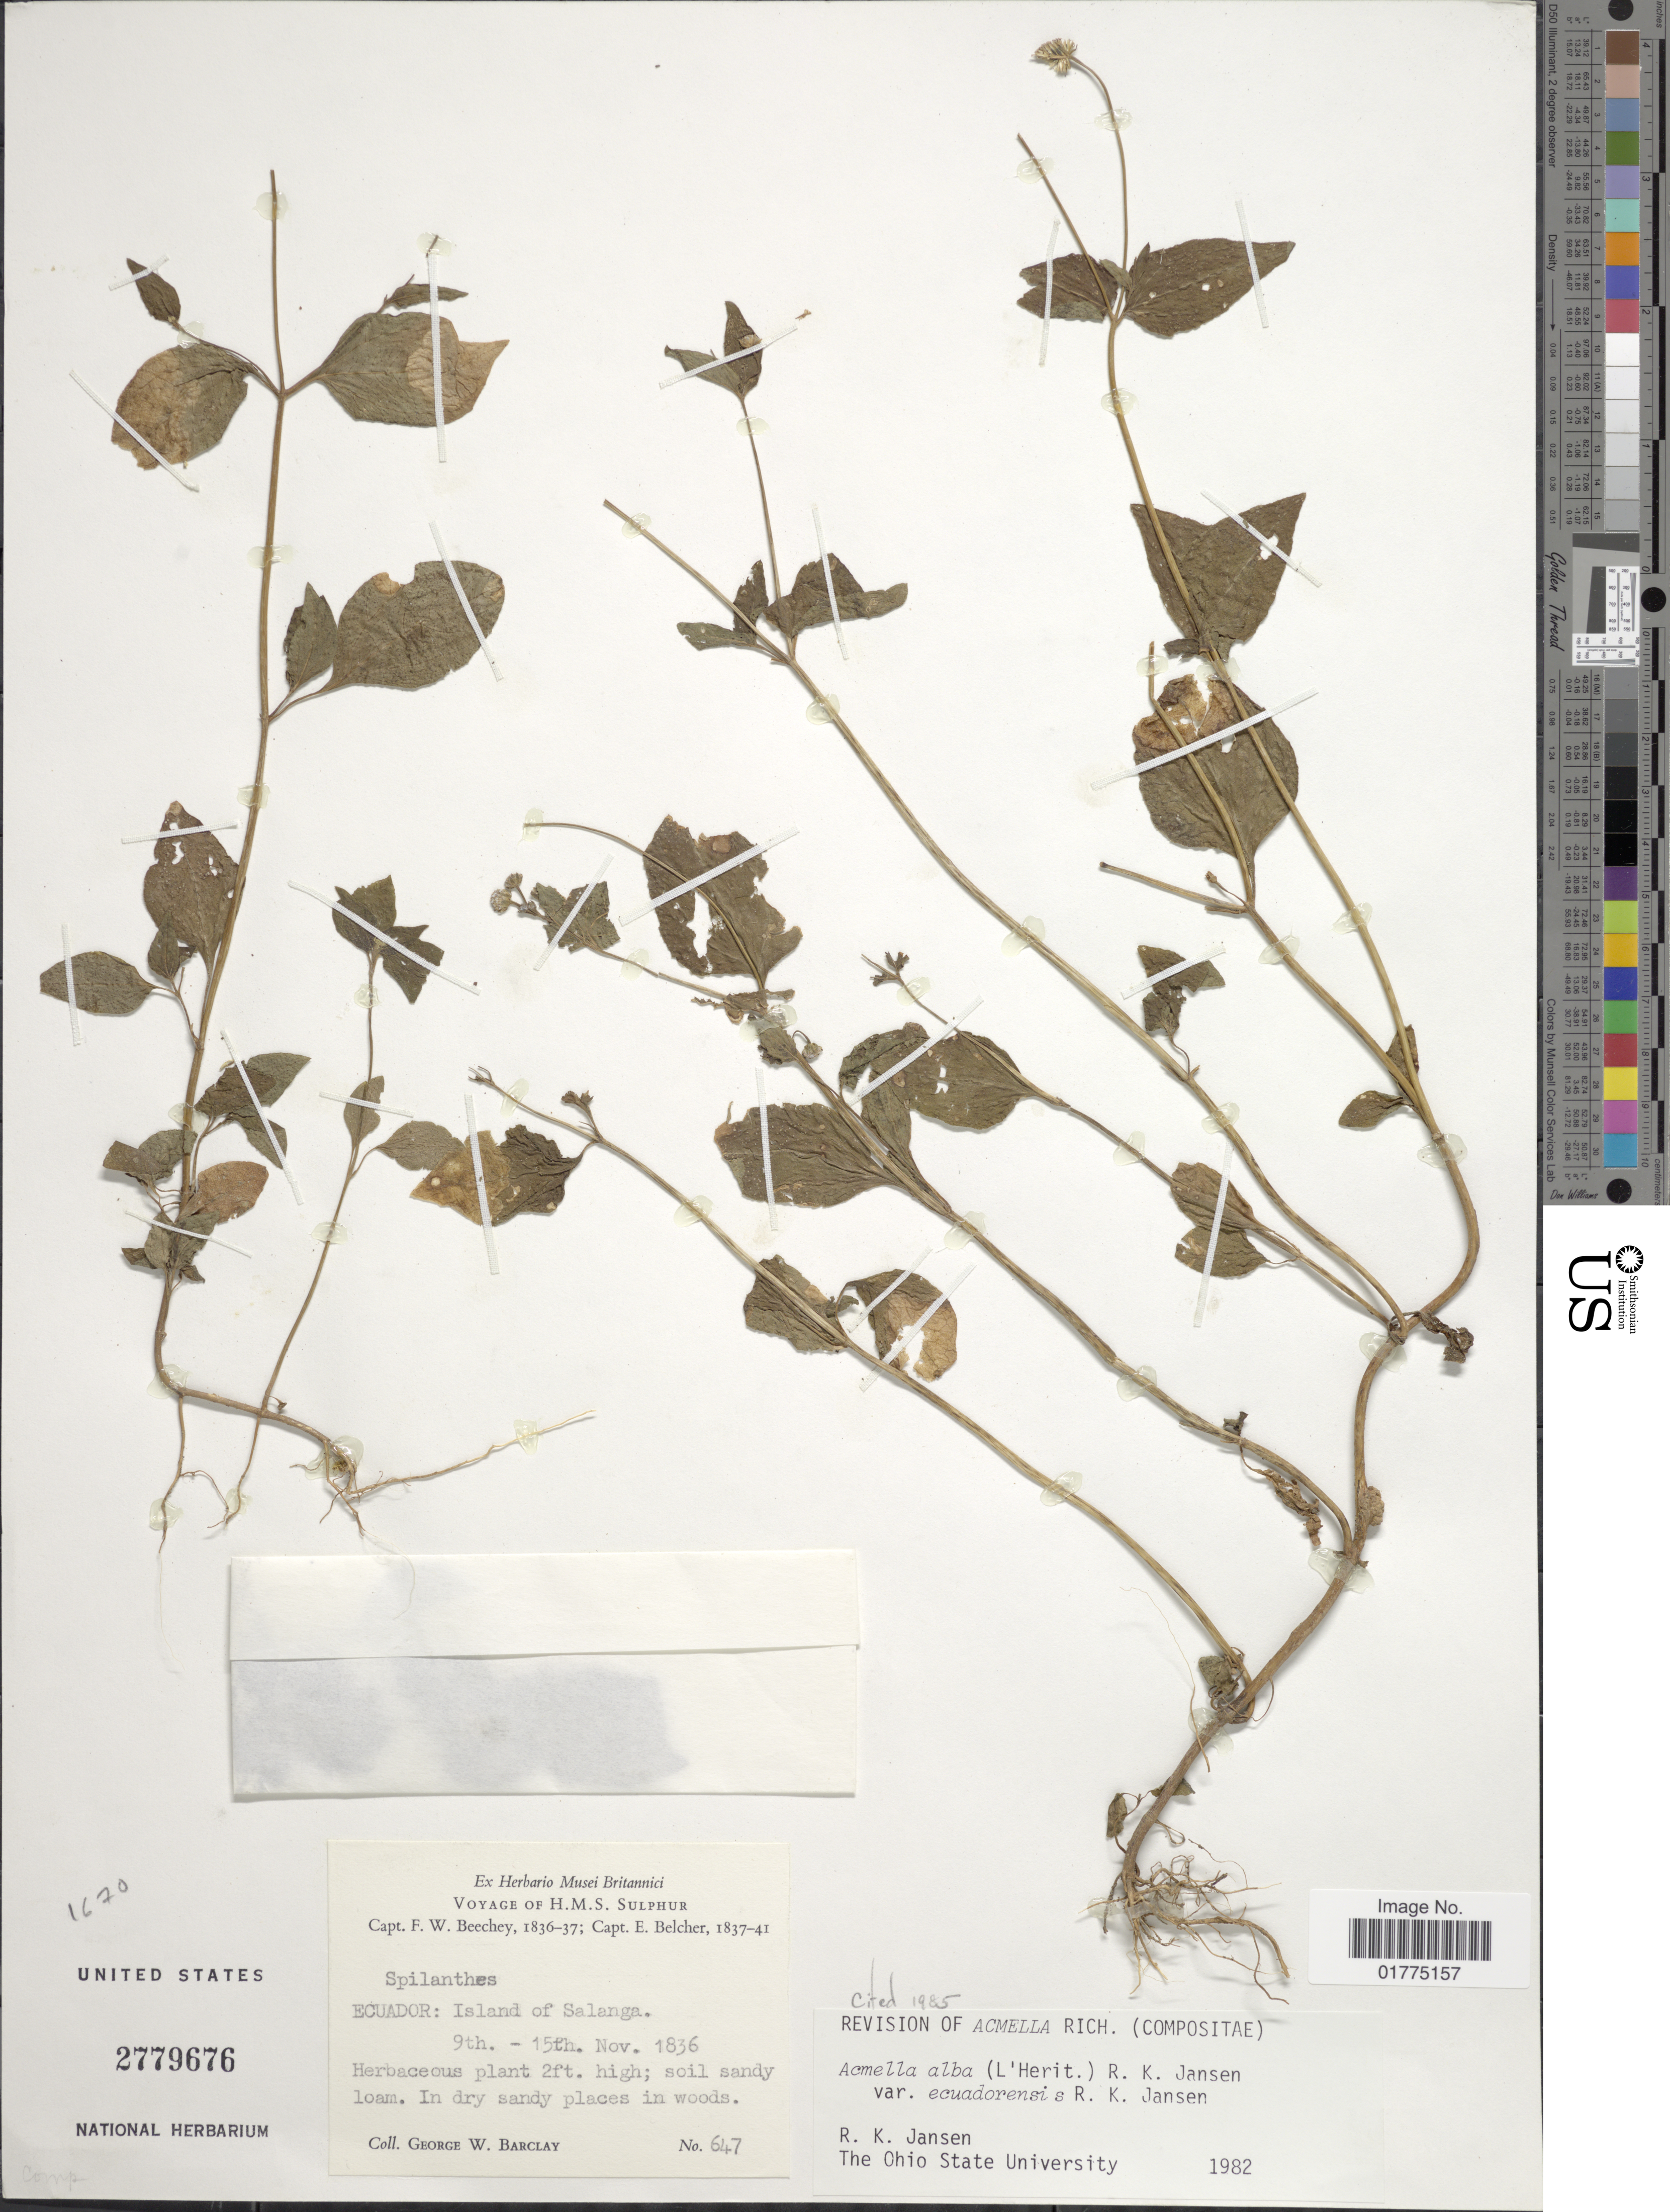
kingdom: Plantae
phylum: Tracheophyta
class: Magnoliopsida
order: Asterales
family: Asteraceae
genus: Acmella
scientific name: Acmella alba var. ecuadorensis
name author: R.K. Jansen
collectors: G. W. Barclay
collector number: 647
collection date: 1836-11-09/1836-11-15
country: Ecuador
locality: Ecuador: Island of Salanga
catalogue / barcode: US 2779676